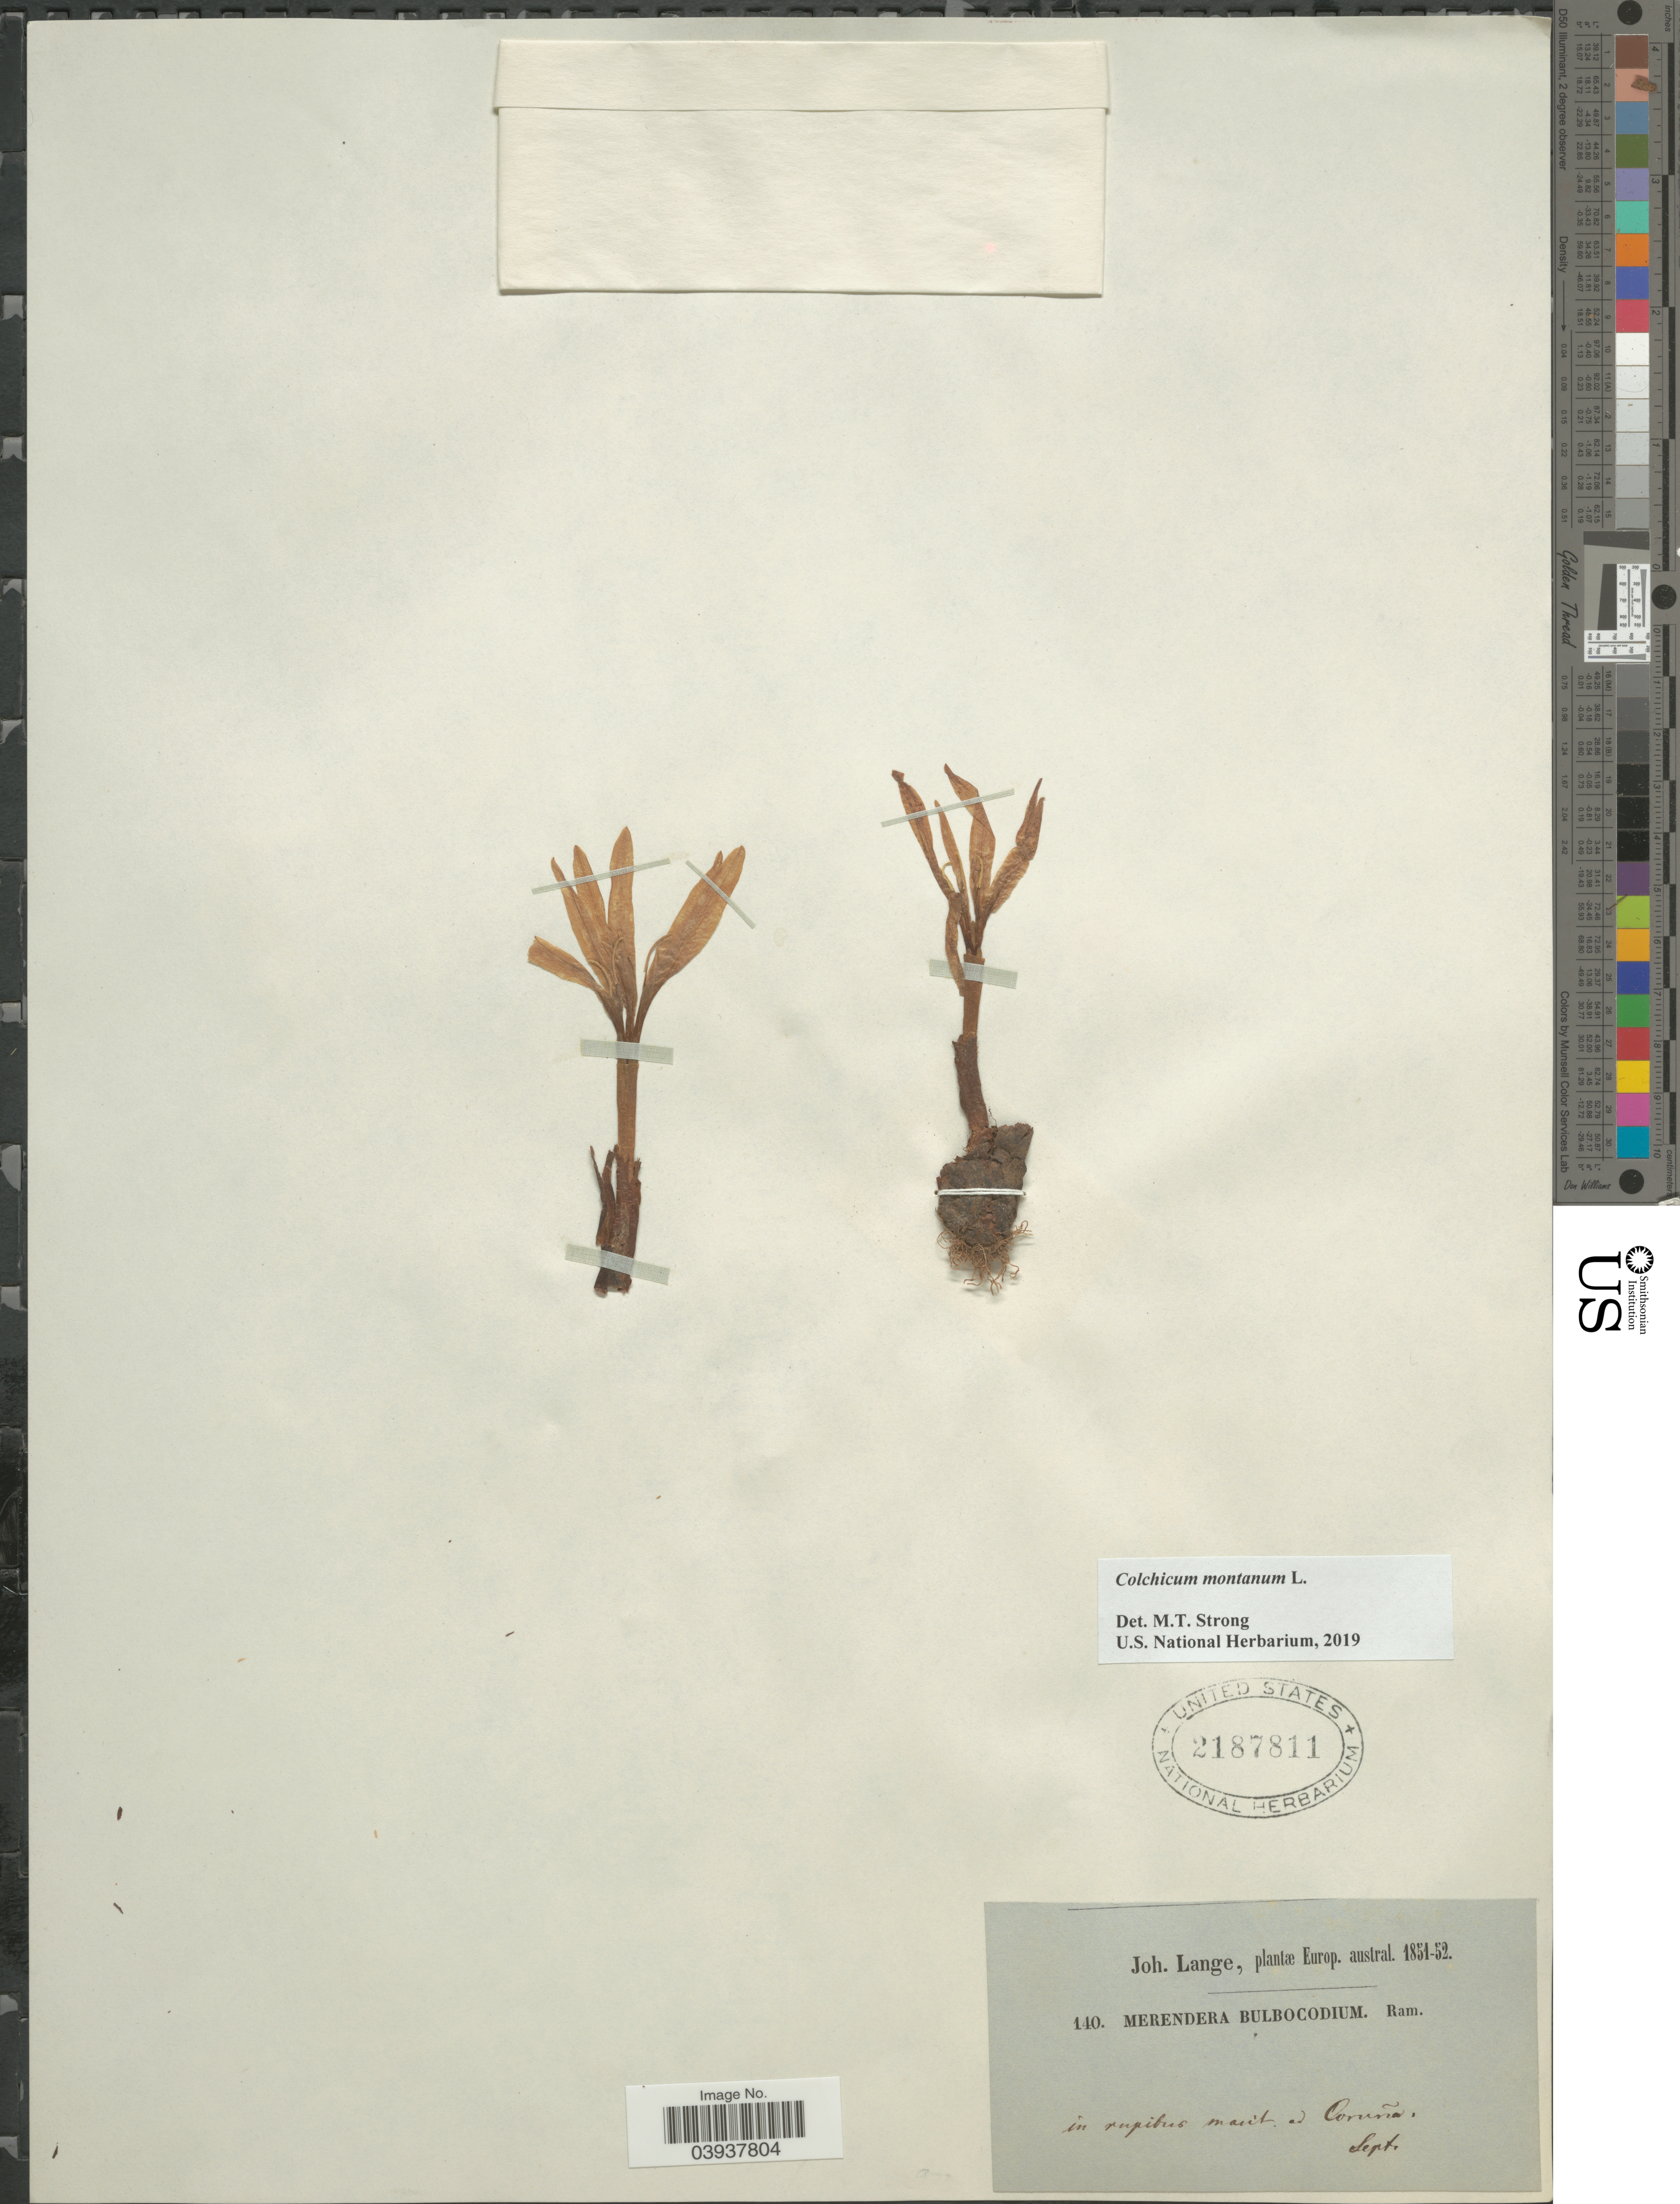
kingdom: Plantae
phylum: Tracheophyta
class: Liliopsida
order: Liliales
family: Colchicaceae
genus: Colchicum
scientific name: Colchicum sp.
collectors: J. Lange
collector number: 140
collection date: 1851-09/1852-09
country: Spain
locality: Europ. austral. in rupibus mont. ad Coruña.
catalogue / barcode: US 2187811